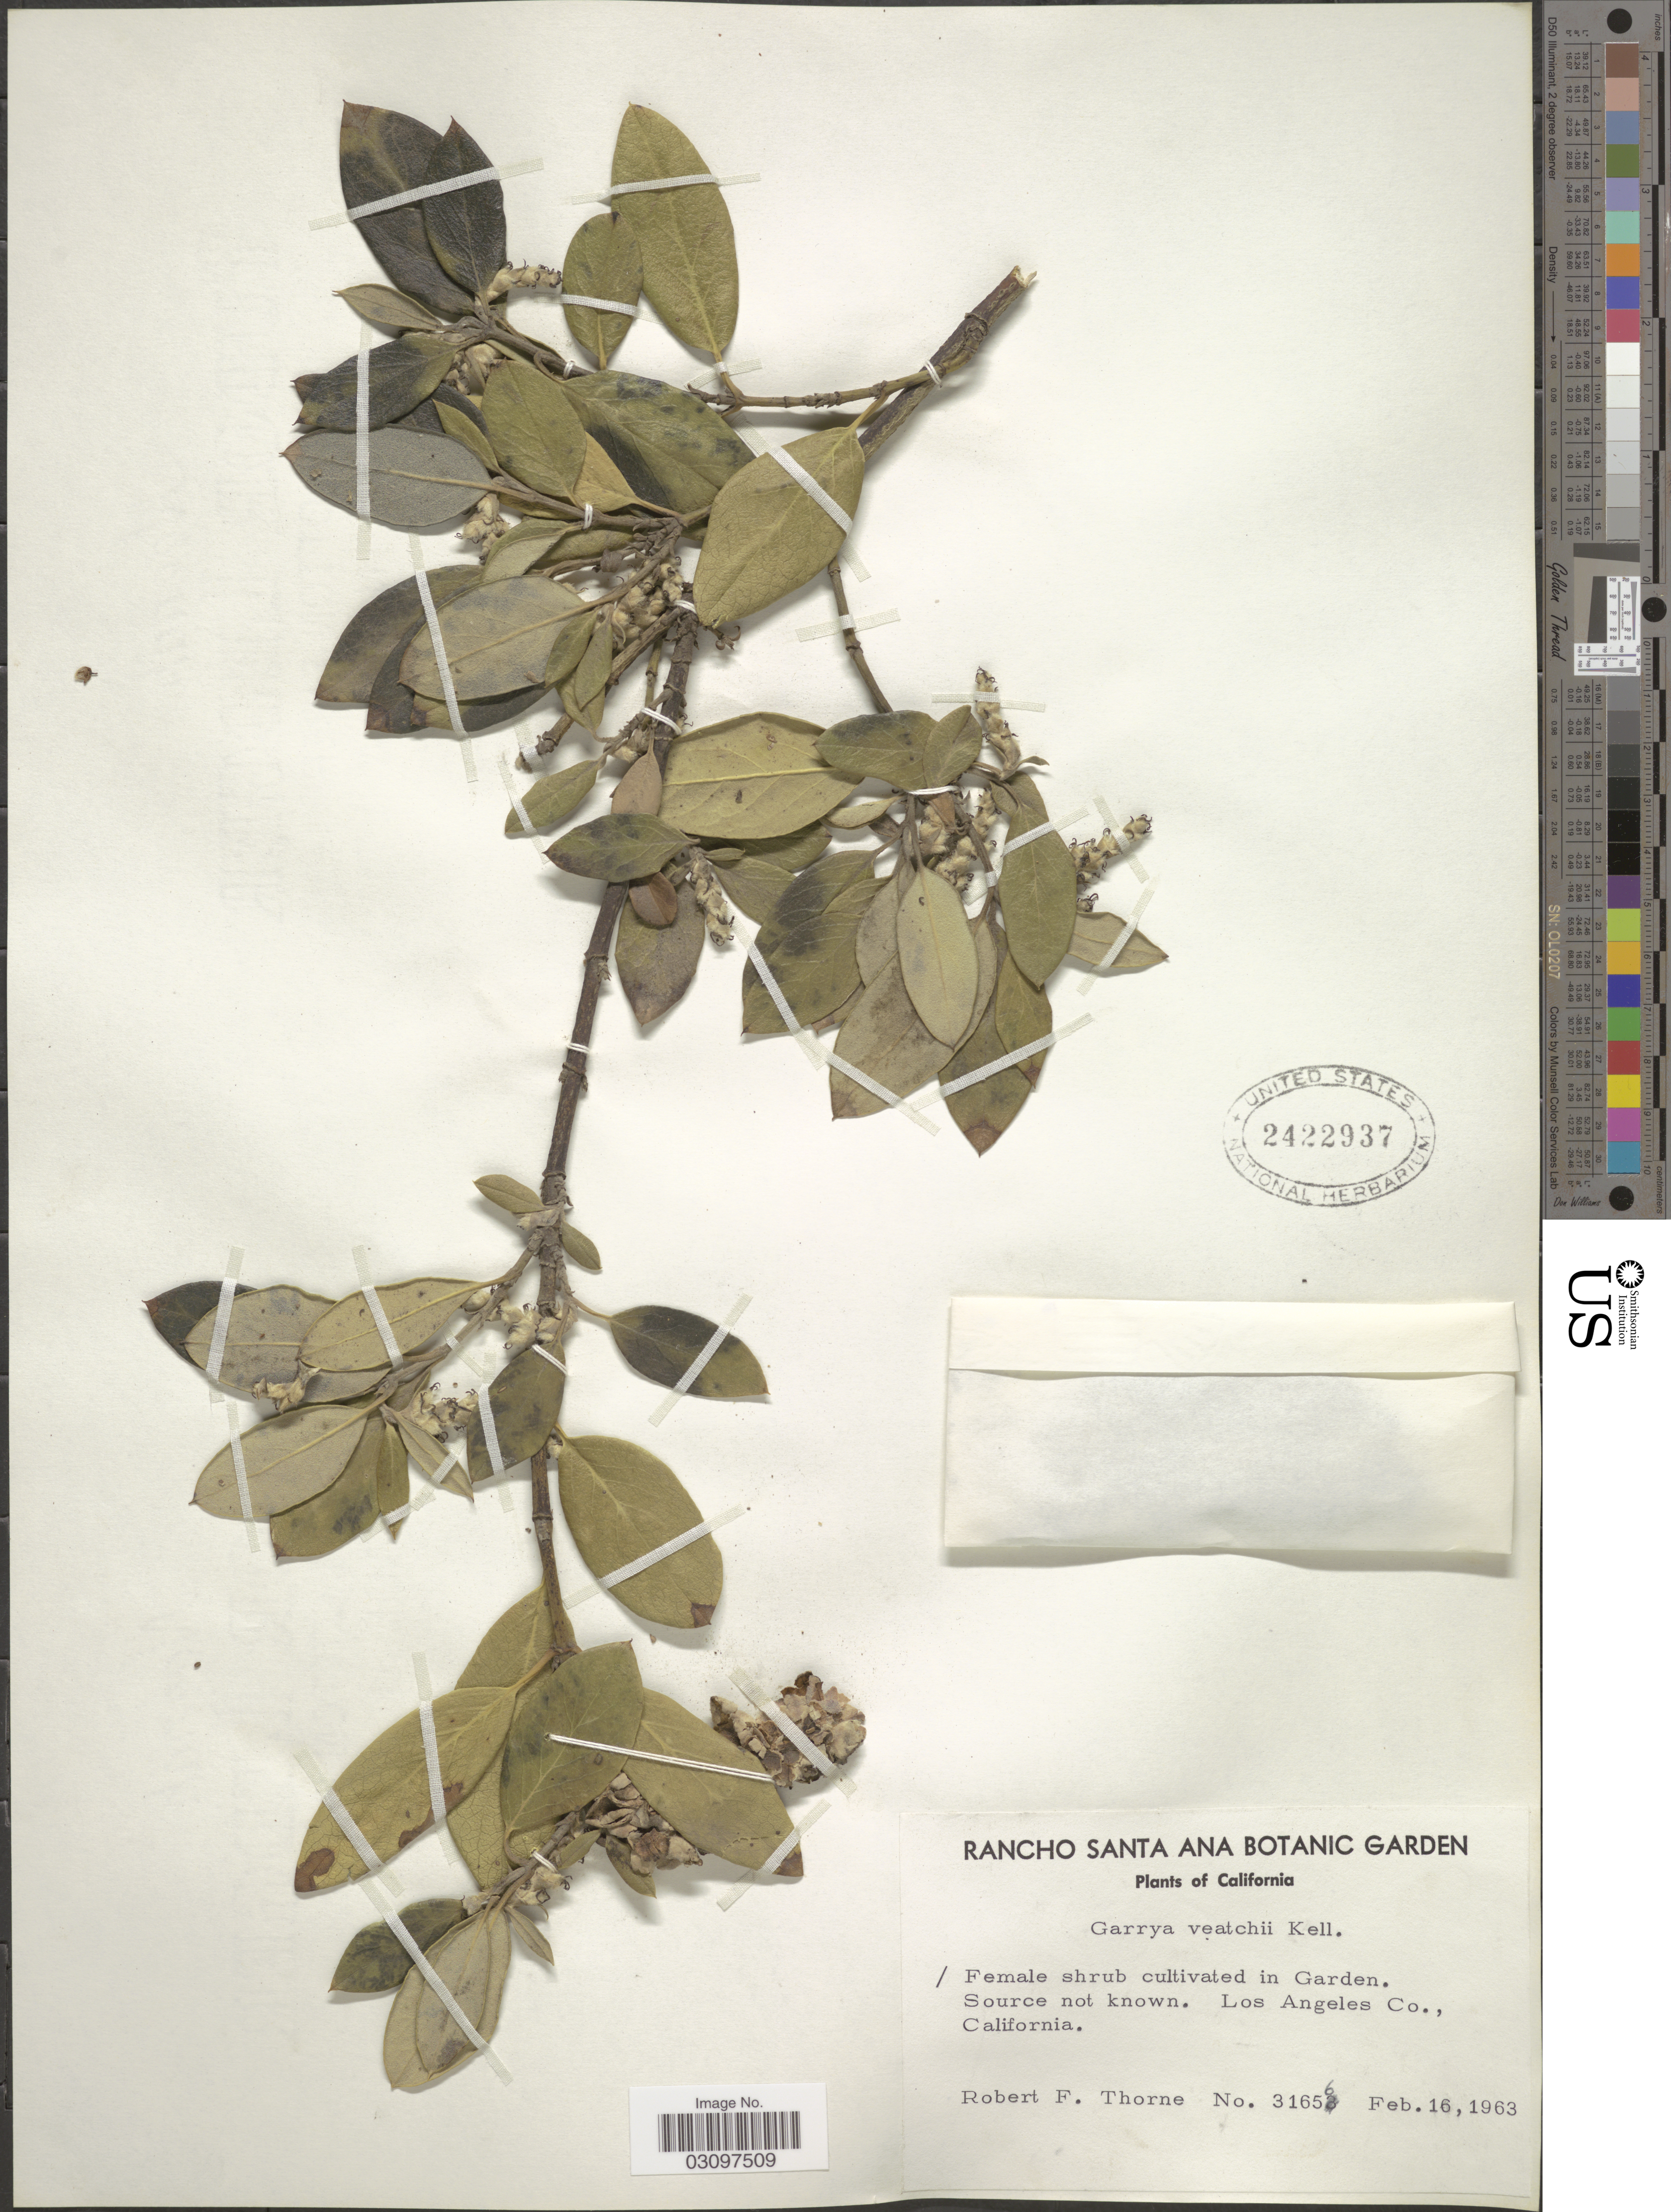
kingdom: Plantae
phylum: Tracheophyta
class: Magnoliopsida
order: Garryales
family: Garryaceae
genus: Garrya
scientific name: Garrya veatchii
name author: Kellogg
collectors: R. F. Thorne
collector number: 31656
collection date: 1963-02-16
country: United States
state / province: California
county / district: Orange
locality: Rancho Santa Ana Botanic Garden.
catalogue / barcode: US 2422937